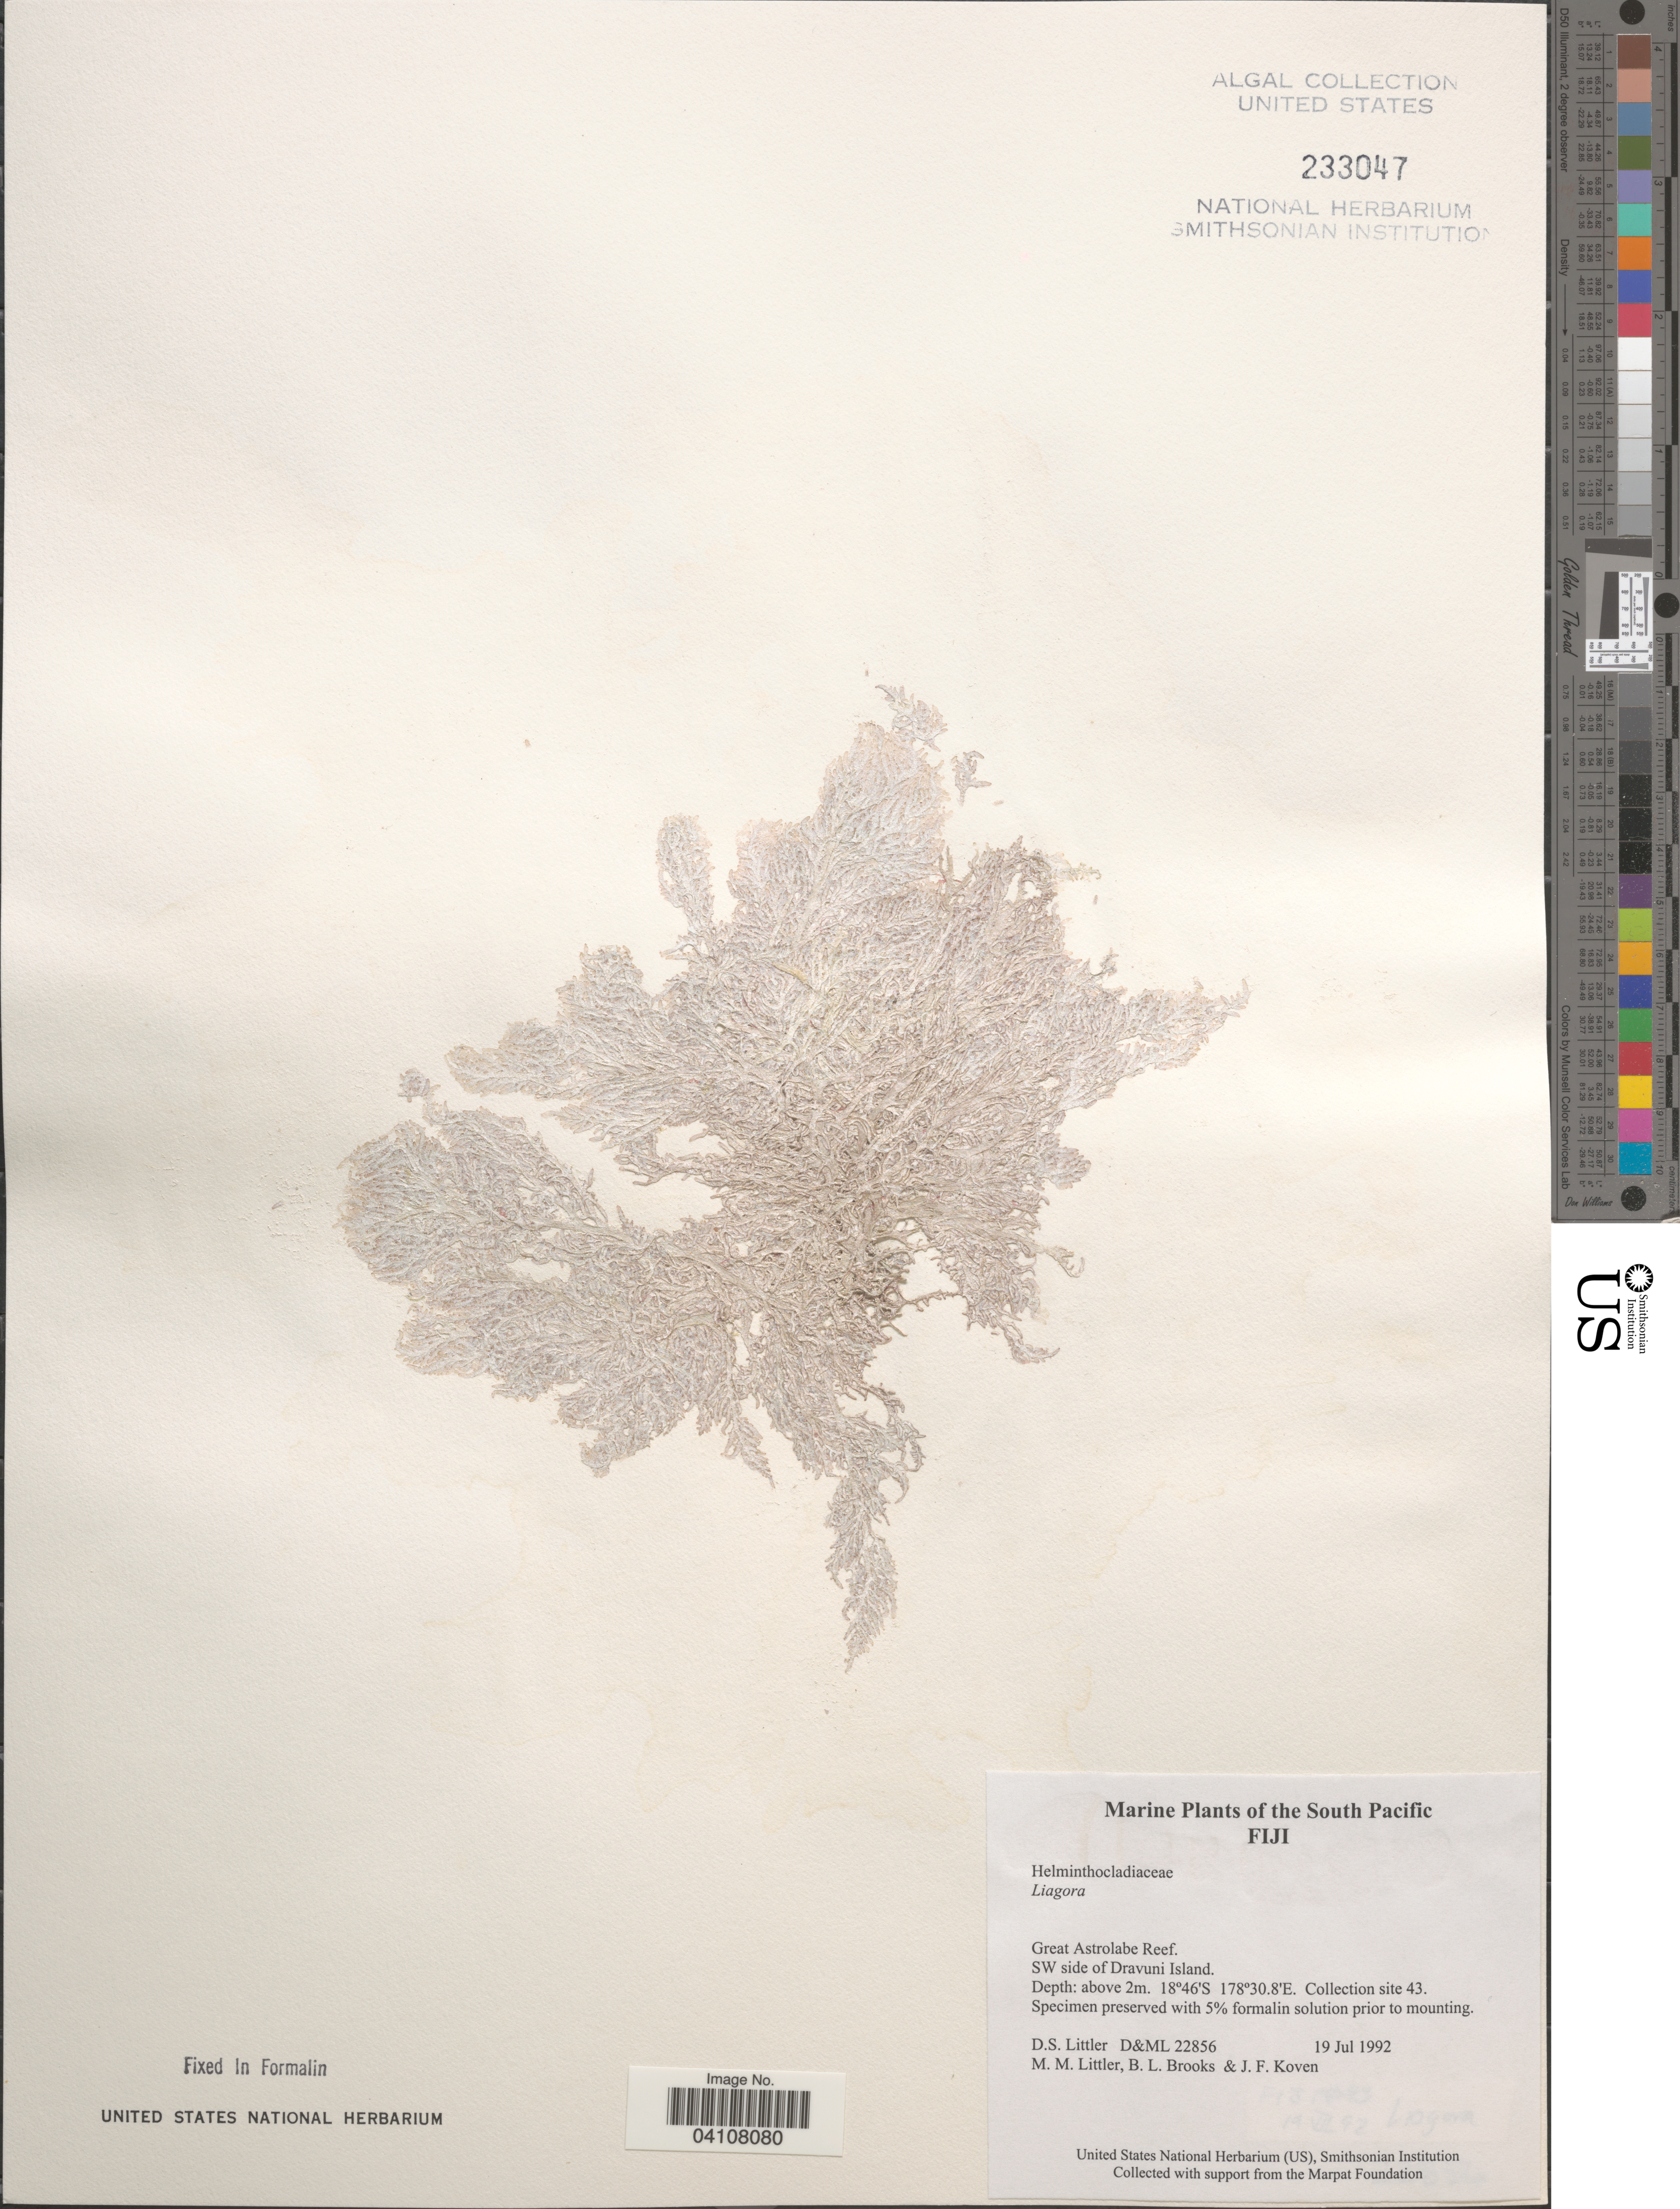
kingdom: Plantae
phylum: Rhodophyta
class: Florideophyceae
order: Nemaliales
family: Liagoraceae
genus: Liagora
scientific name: Liagora sp.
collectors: D. S. Littler, B. Brooks & J. Koven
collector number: D&ML22856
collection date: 1992-07-19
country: Fiji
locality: The South Pacific. Great Astrolabe Reef. SW side of Dravuni Island. Collection site 43.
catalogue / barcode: US 233047